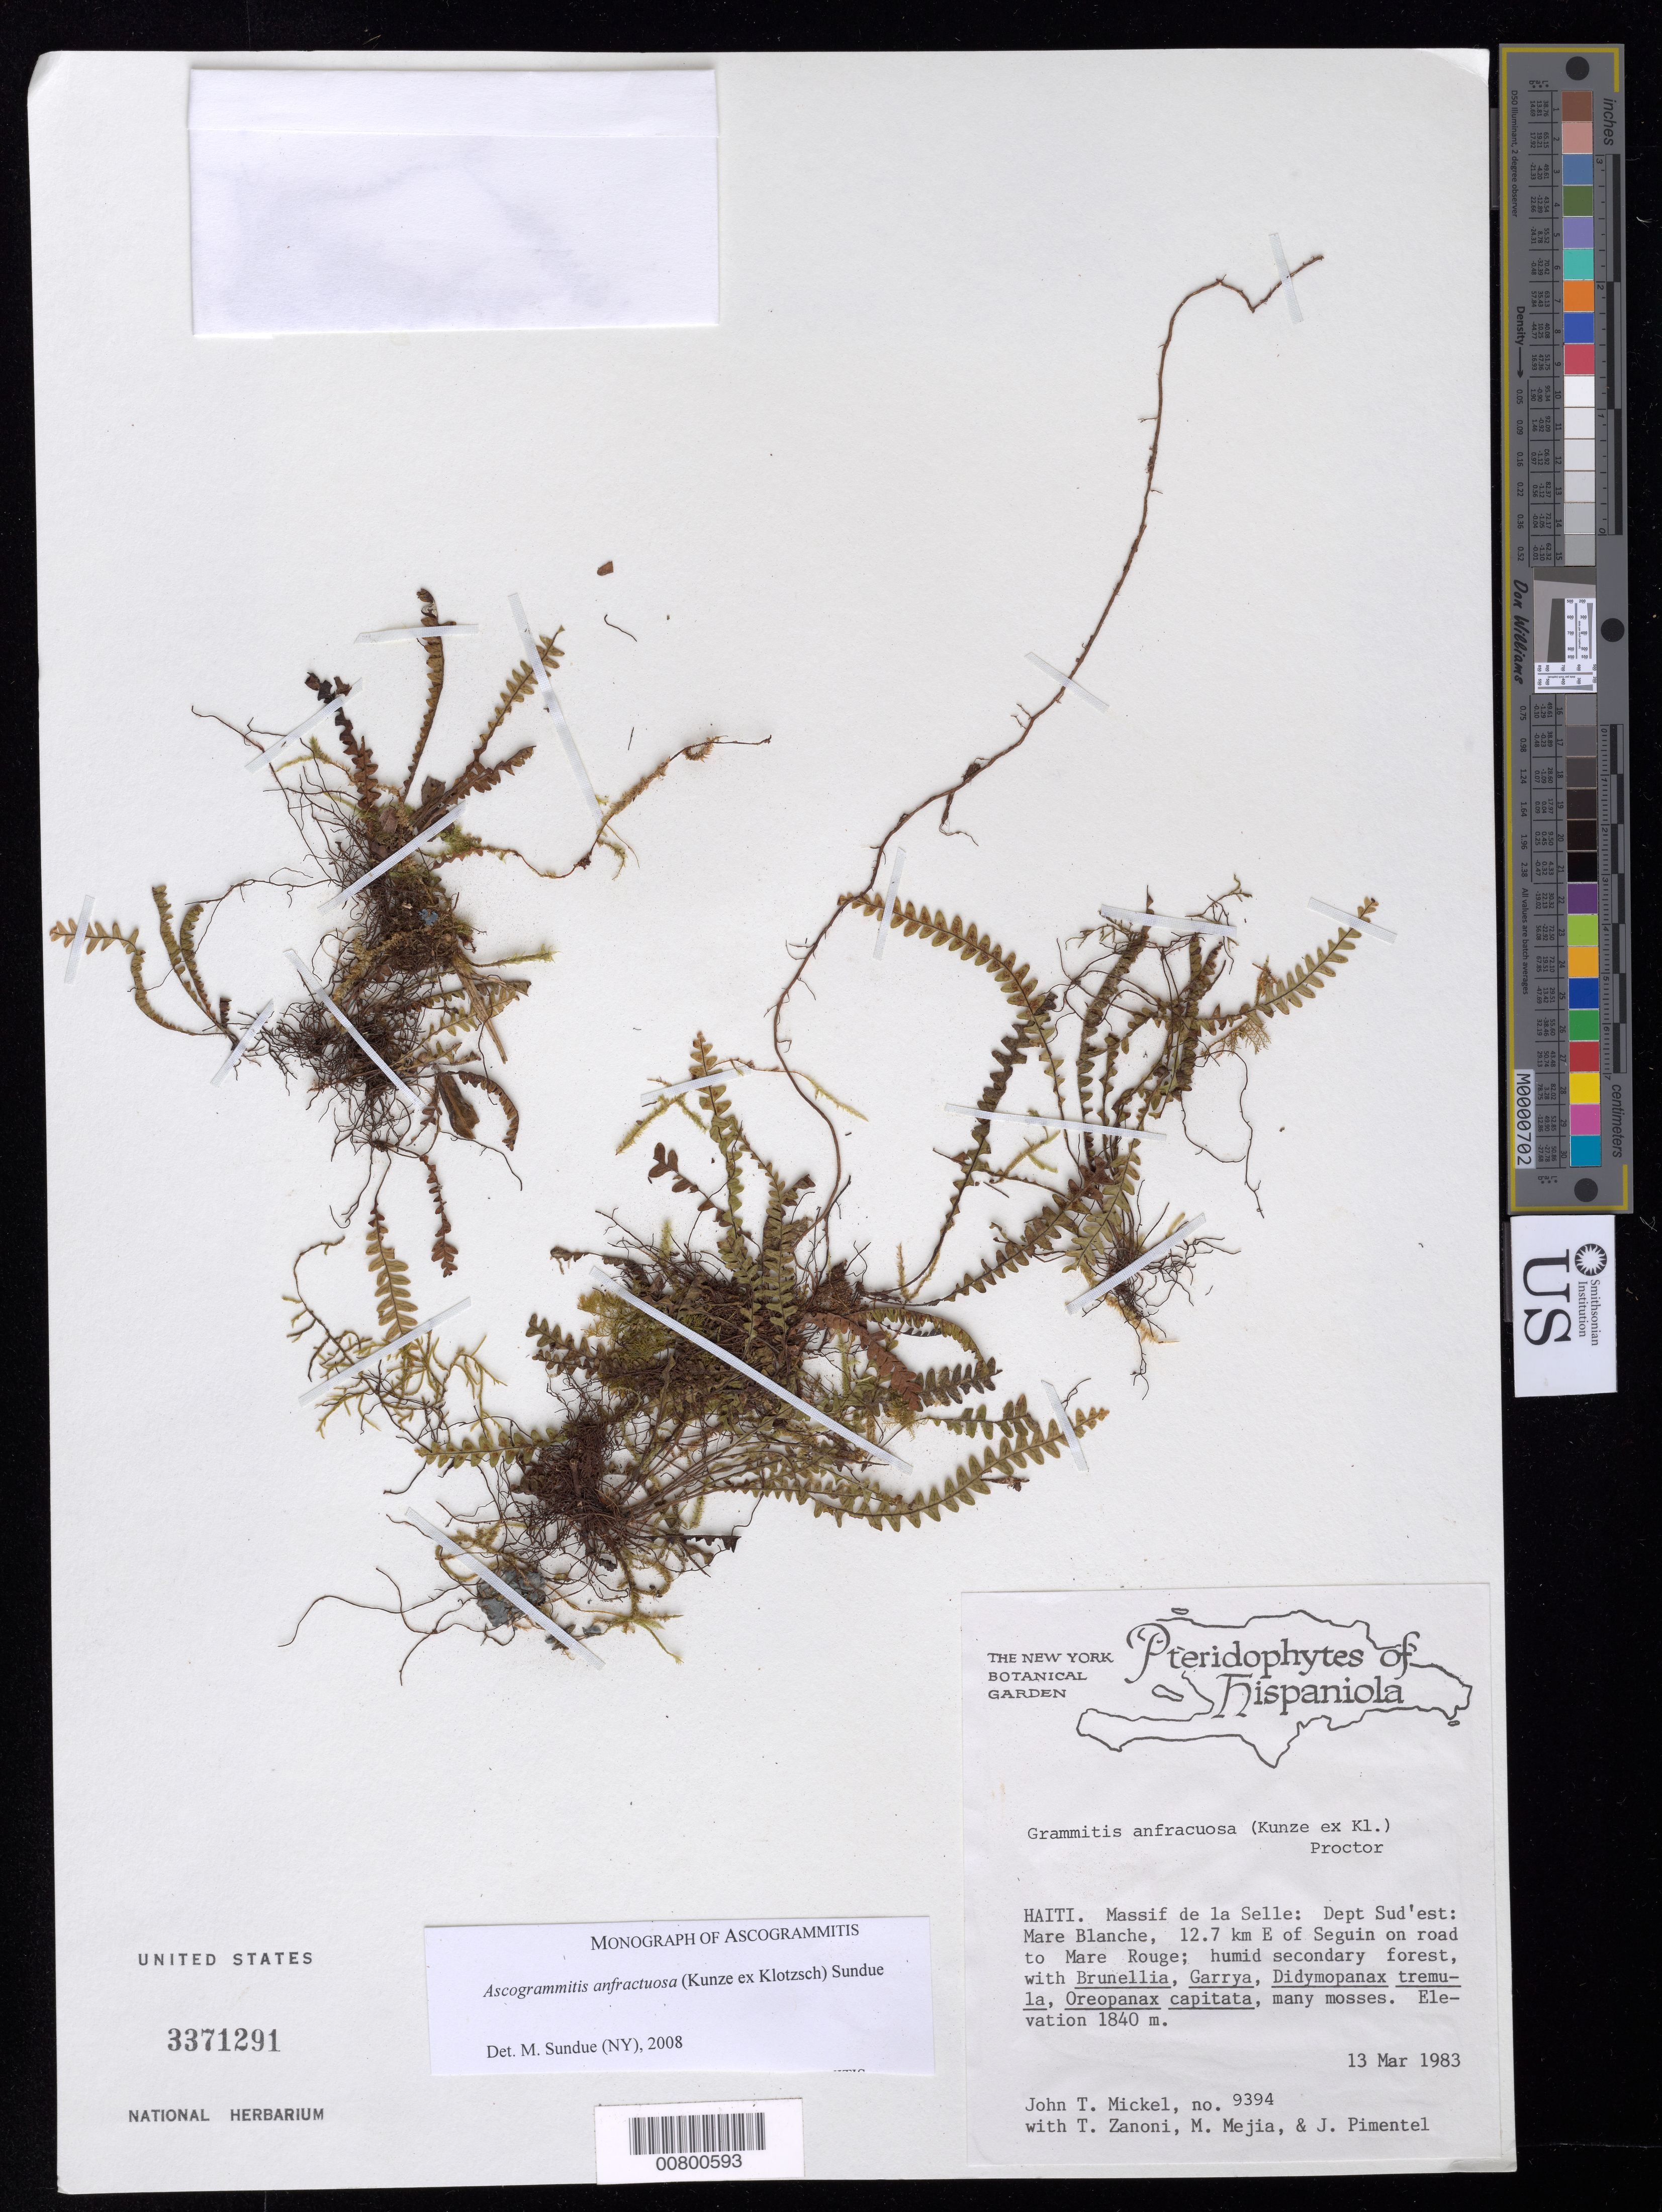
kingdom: Plantae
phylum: Tracheophyta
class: Polypodiopsida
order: Polypodiales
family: Polypodiaceae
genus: Ascogrammitis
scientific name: Ascogrammitis anfractuosa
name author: (Kunze ex Klotzsch) Sundue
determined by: Sundue, Michael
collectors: J. T. Mickel, T. A. Zanoni, M. Mejia & J. Pimentel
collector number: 9394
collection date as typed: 13 Mar 1983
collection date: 1983-03-13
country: Haiti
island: Hispaniola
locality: Dept. Sud'est, Mare Blance, 12.7 km E of Seguin on road to Mare Rouge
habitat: Humid secondary forest, with Brunellia, Garrya, Didymopanax, Oreopanax, many mosses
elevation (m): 1840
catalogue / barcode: US 3371291